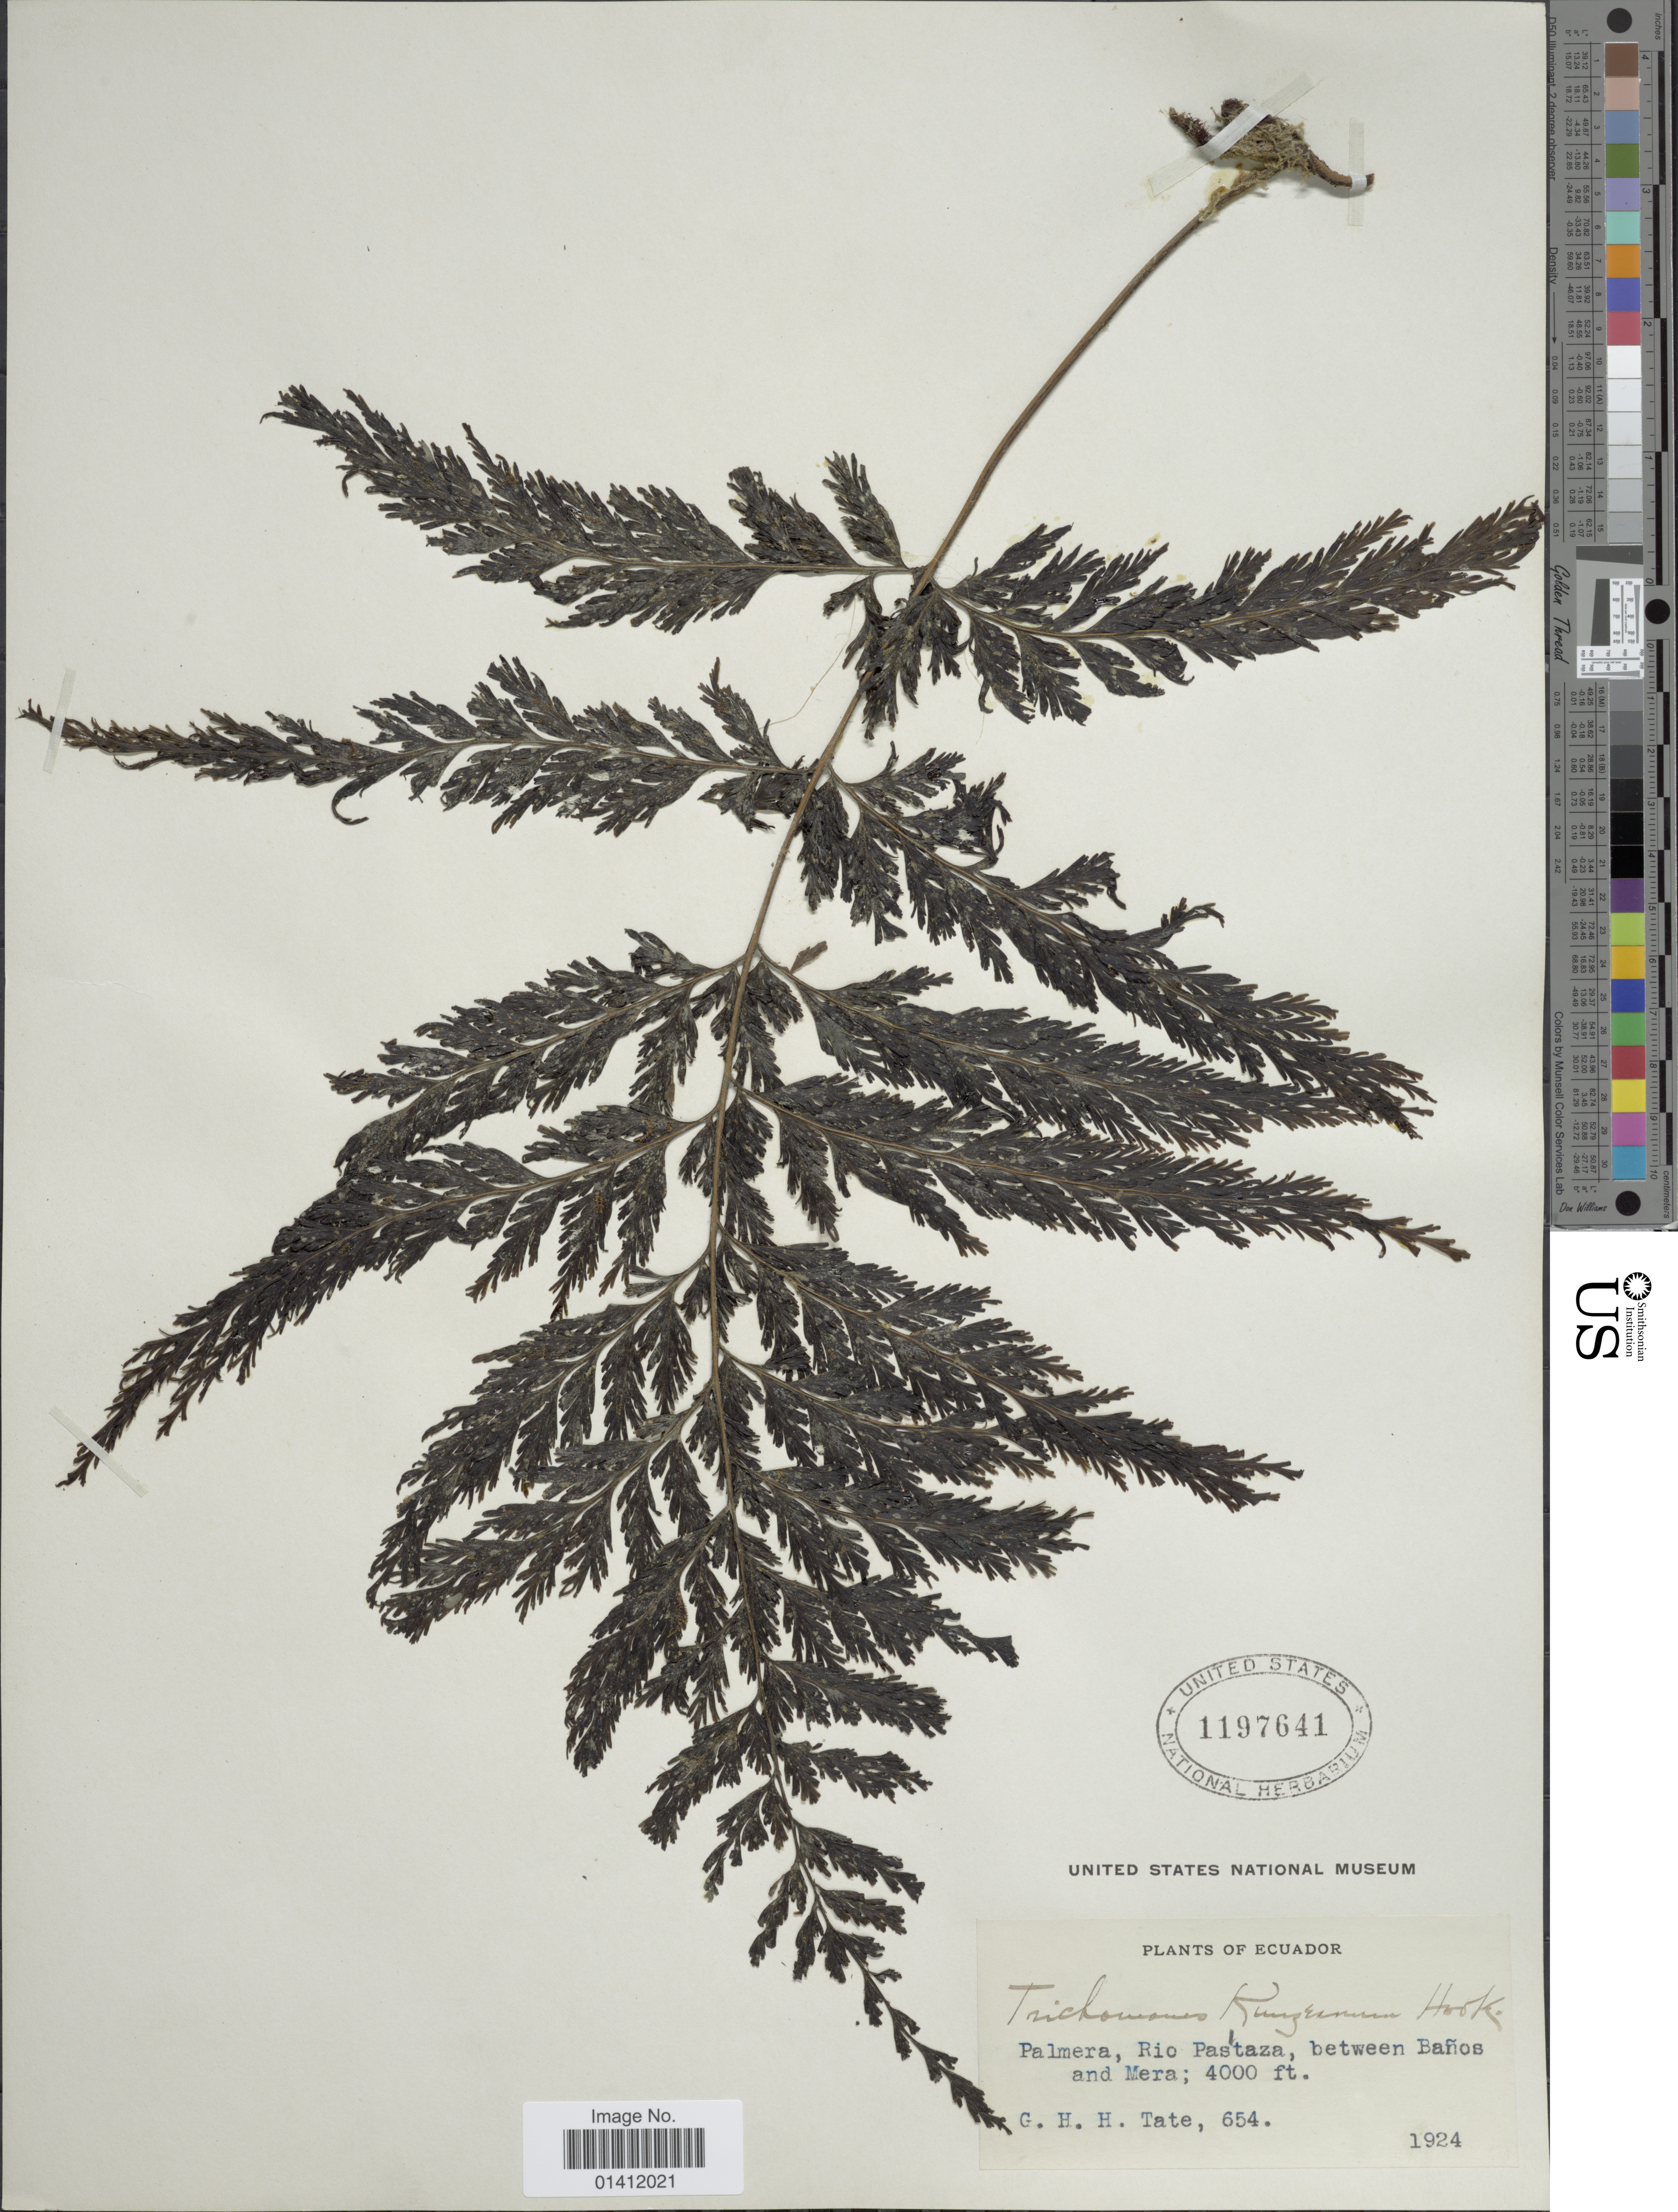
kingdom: Plantae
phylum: Tracheophyta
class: Polypodiopsida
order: Hymenophyllales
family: Hymenophyllaceae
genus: Vandenboschia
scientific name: Vandenboschia radicans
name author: (Sw.) Copel.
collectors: G. Tate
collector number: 654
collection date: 1924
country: Ecuador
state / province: Pastaza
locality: Palmera, Rio Pastaza, between Banos and Mera.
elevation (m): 1219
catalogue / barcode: US 1197641